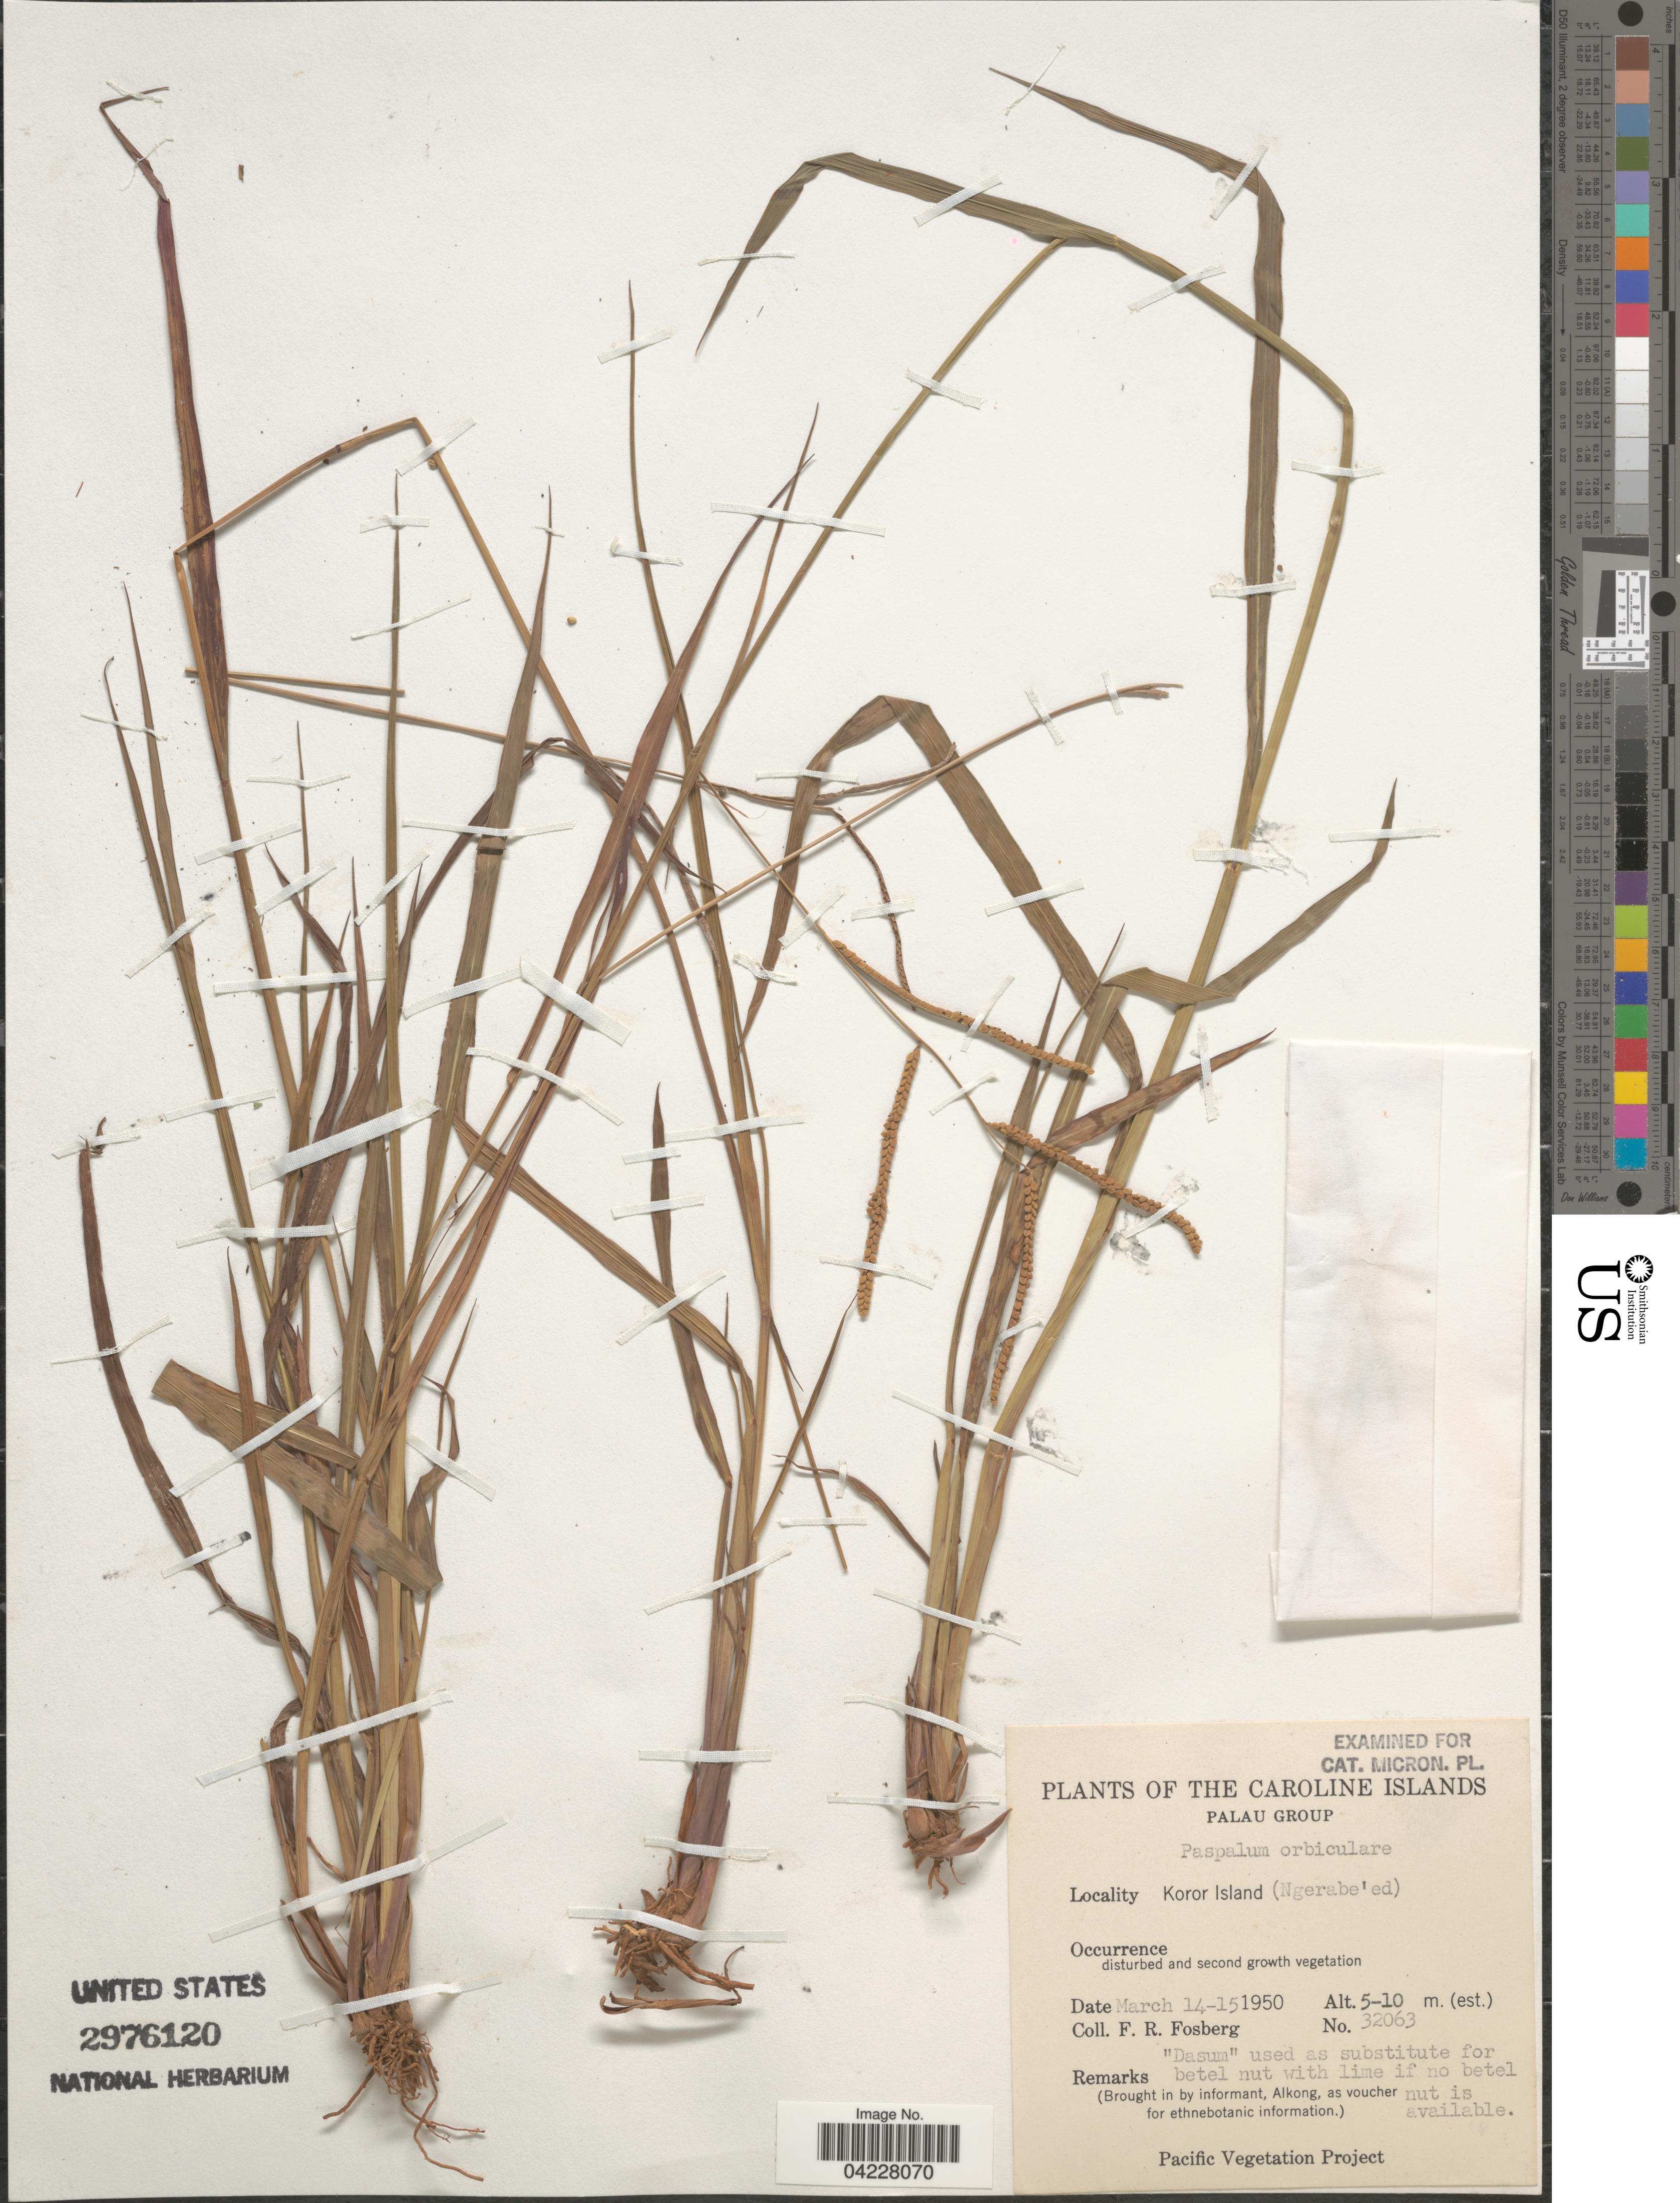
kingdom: Plantae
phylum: Tracheophyta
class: Liliopsida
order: Poales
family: Poaceae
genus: Paspalum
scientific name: Paspalum orbiculare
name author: G. Forst.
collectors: F. R. Fosberg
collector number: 32063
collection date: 1950-03-14/1950-03-15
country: Palau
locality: The Caroline Islands. Palau Group. Koror Island (Ngerabe'ed).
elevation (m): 5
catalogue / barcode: US 2976120